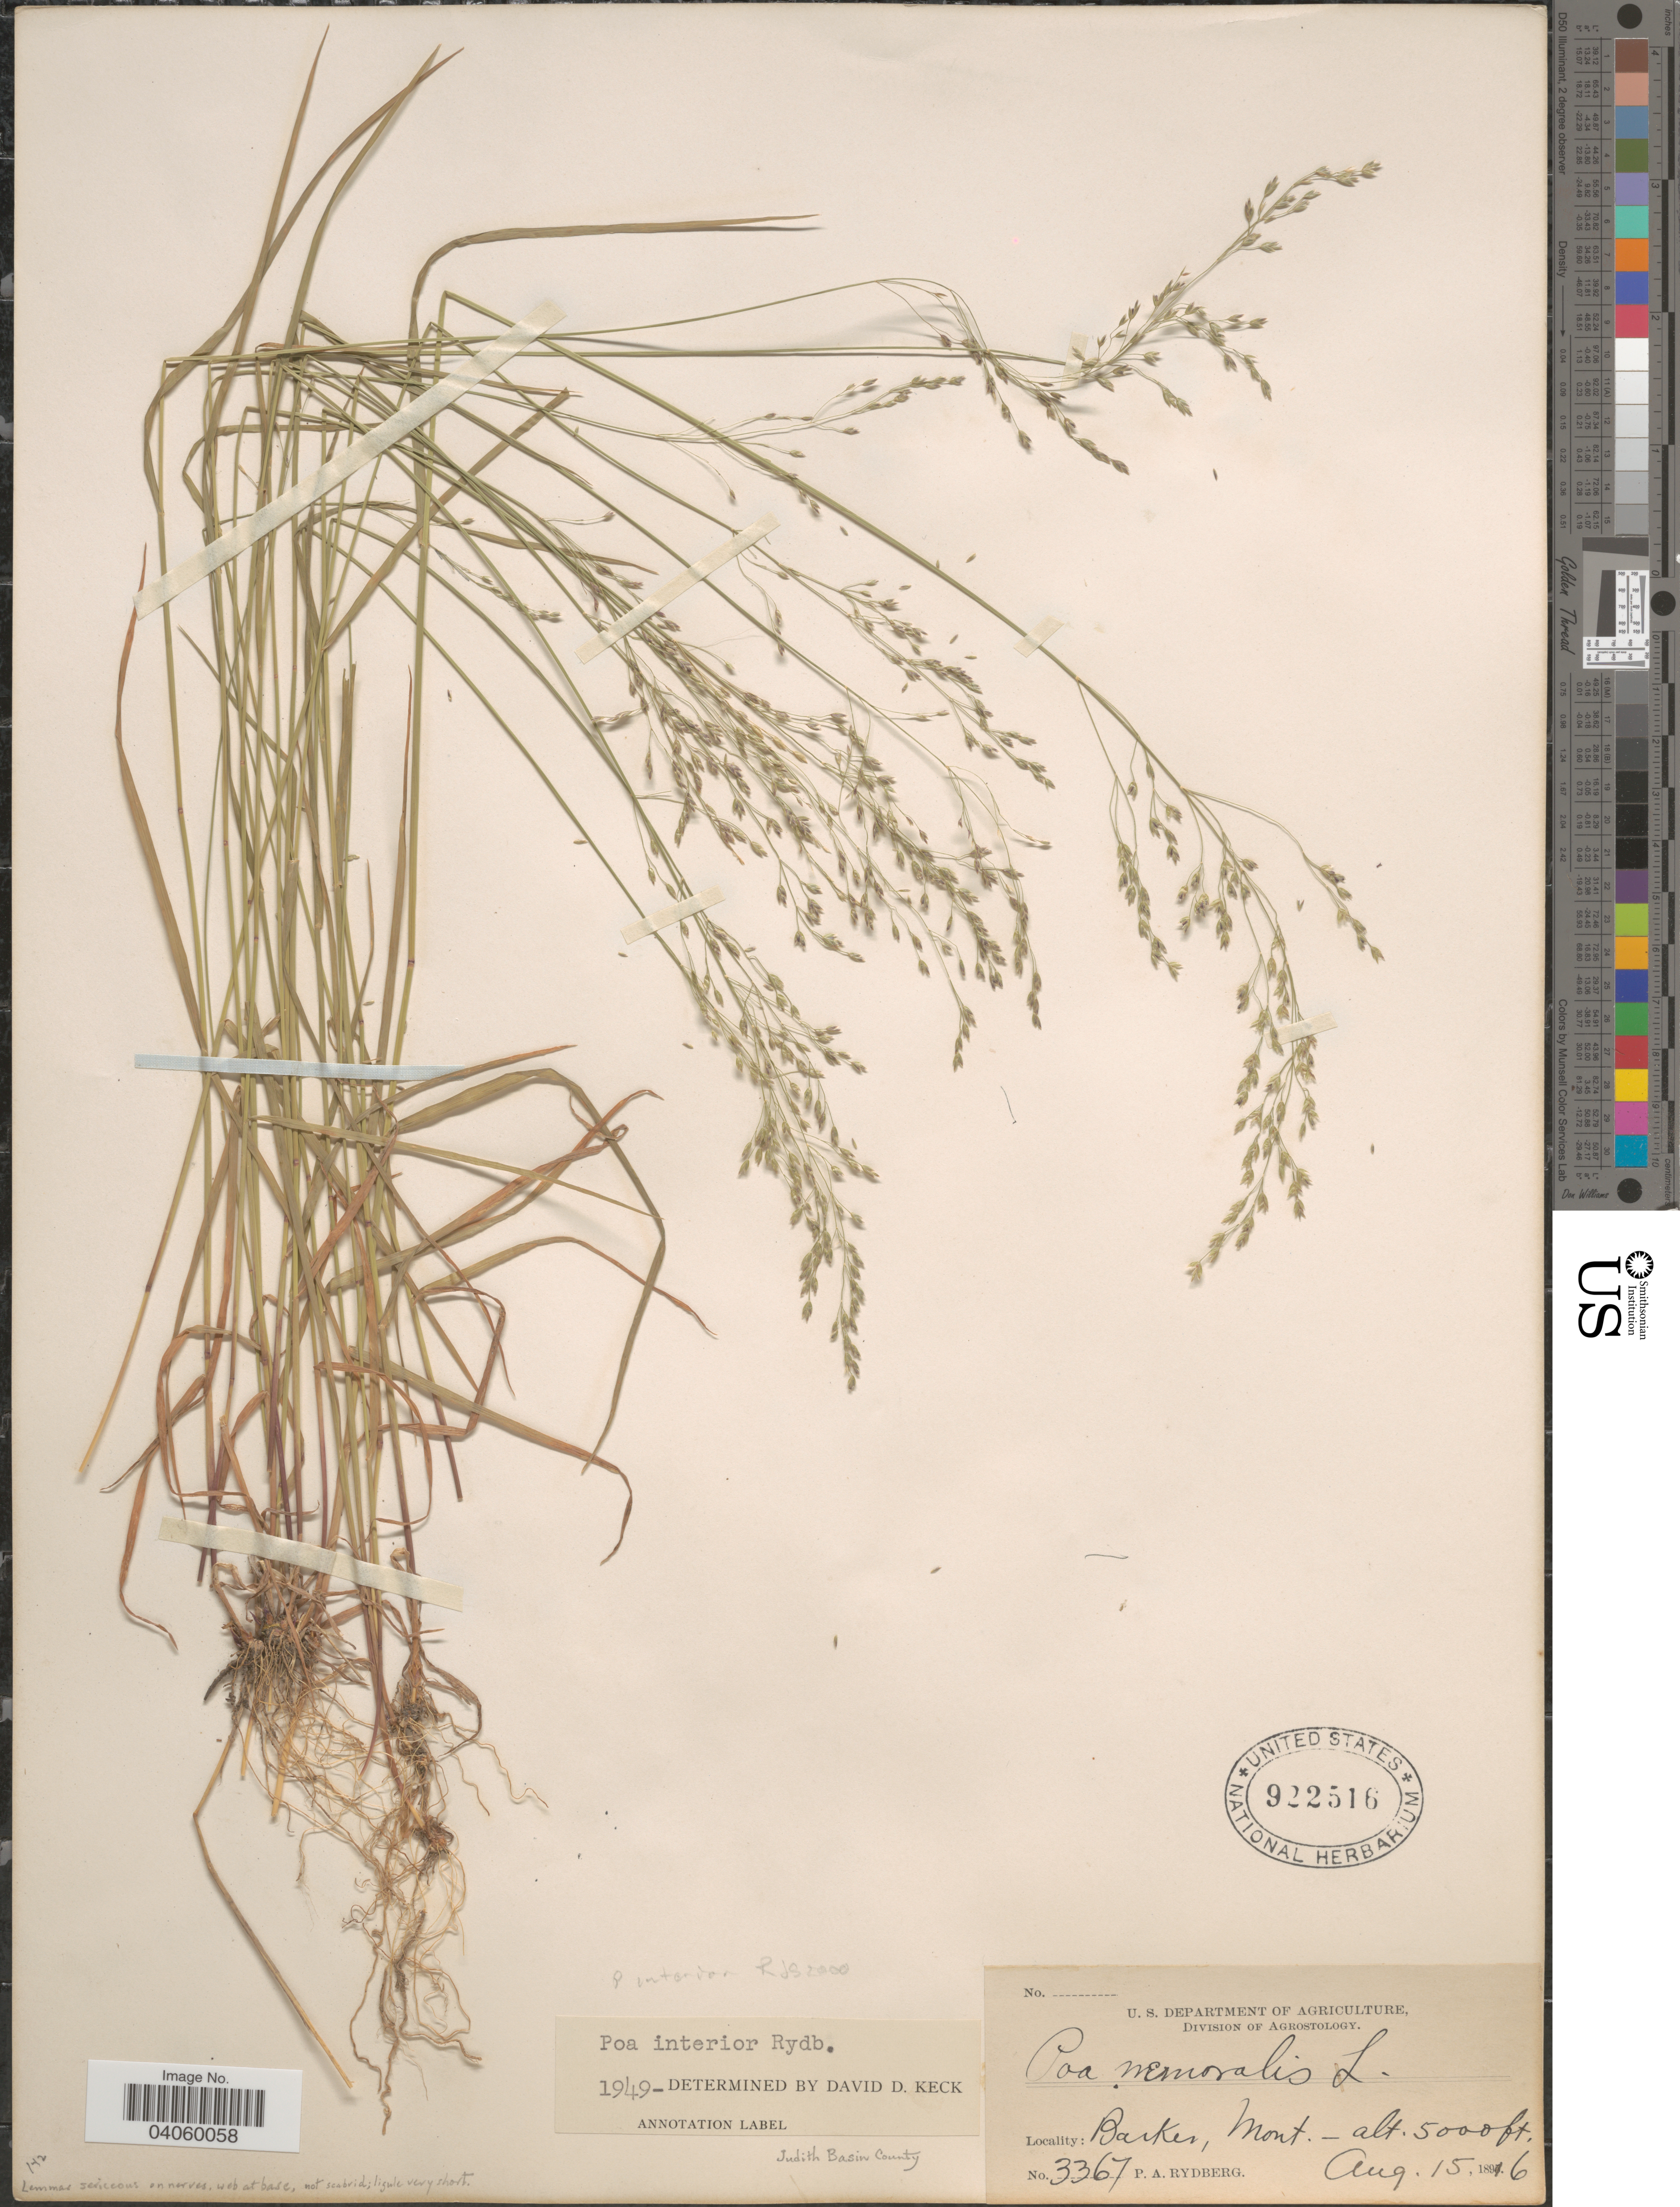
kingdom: Plantae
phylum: Tracheophyta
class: Liliopsida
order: Poales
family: Poaceae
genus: Poa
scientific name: Poa interior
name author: Rydb.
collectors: P. A. Rydberg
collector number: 3367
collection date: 1896-08-15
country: United States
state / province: Montana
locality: Judith Basin County. Barker.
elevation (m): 1524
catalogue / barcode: US 922516